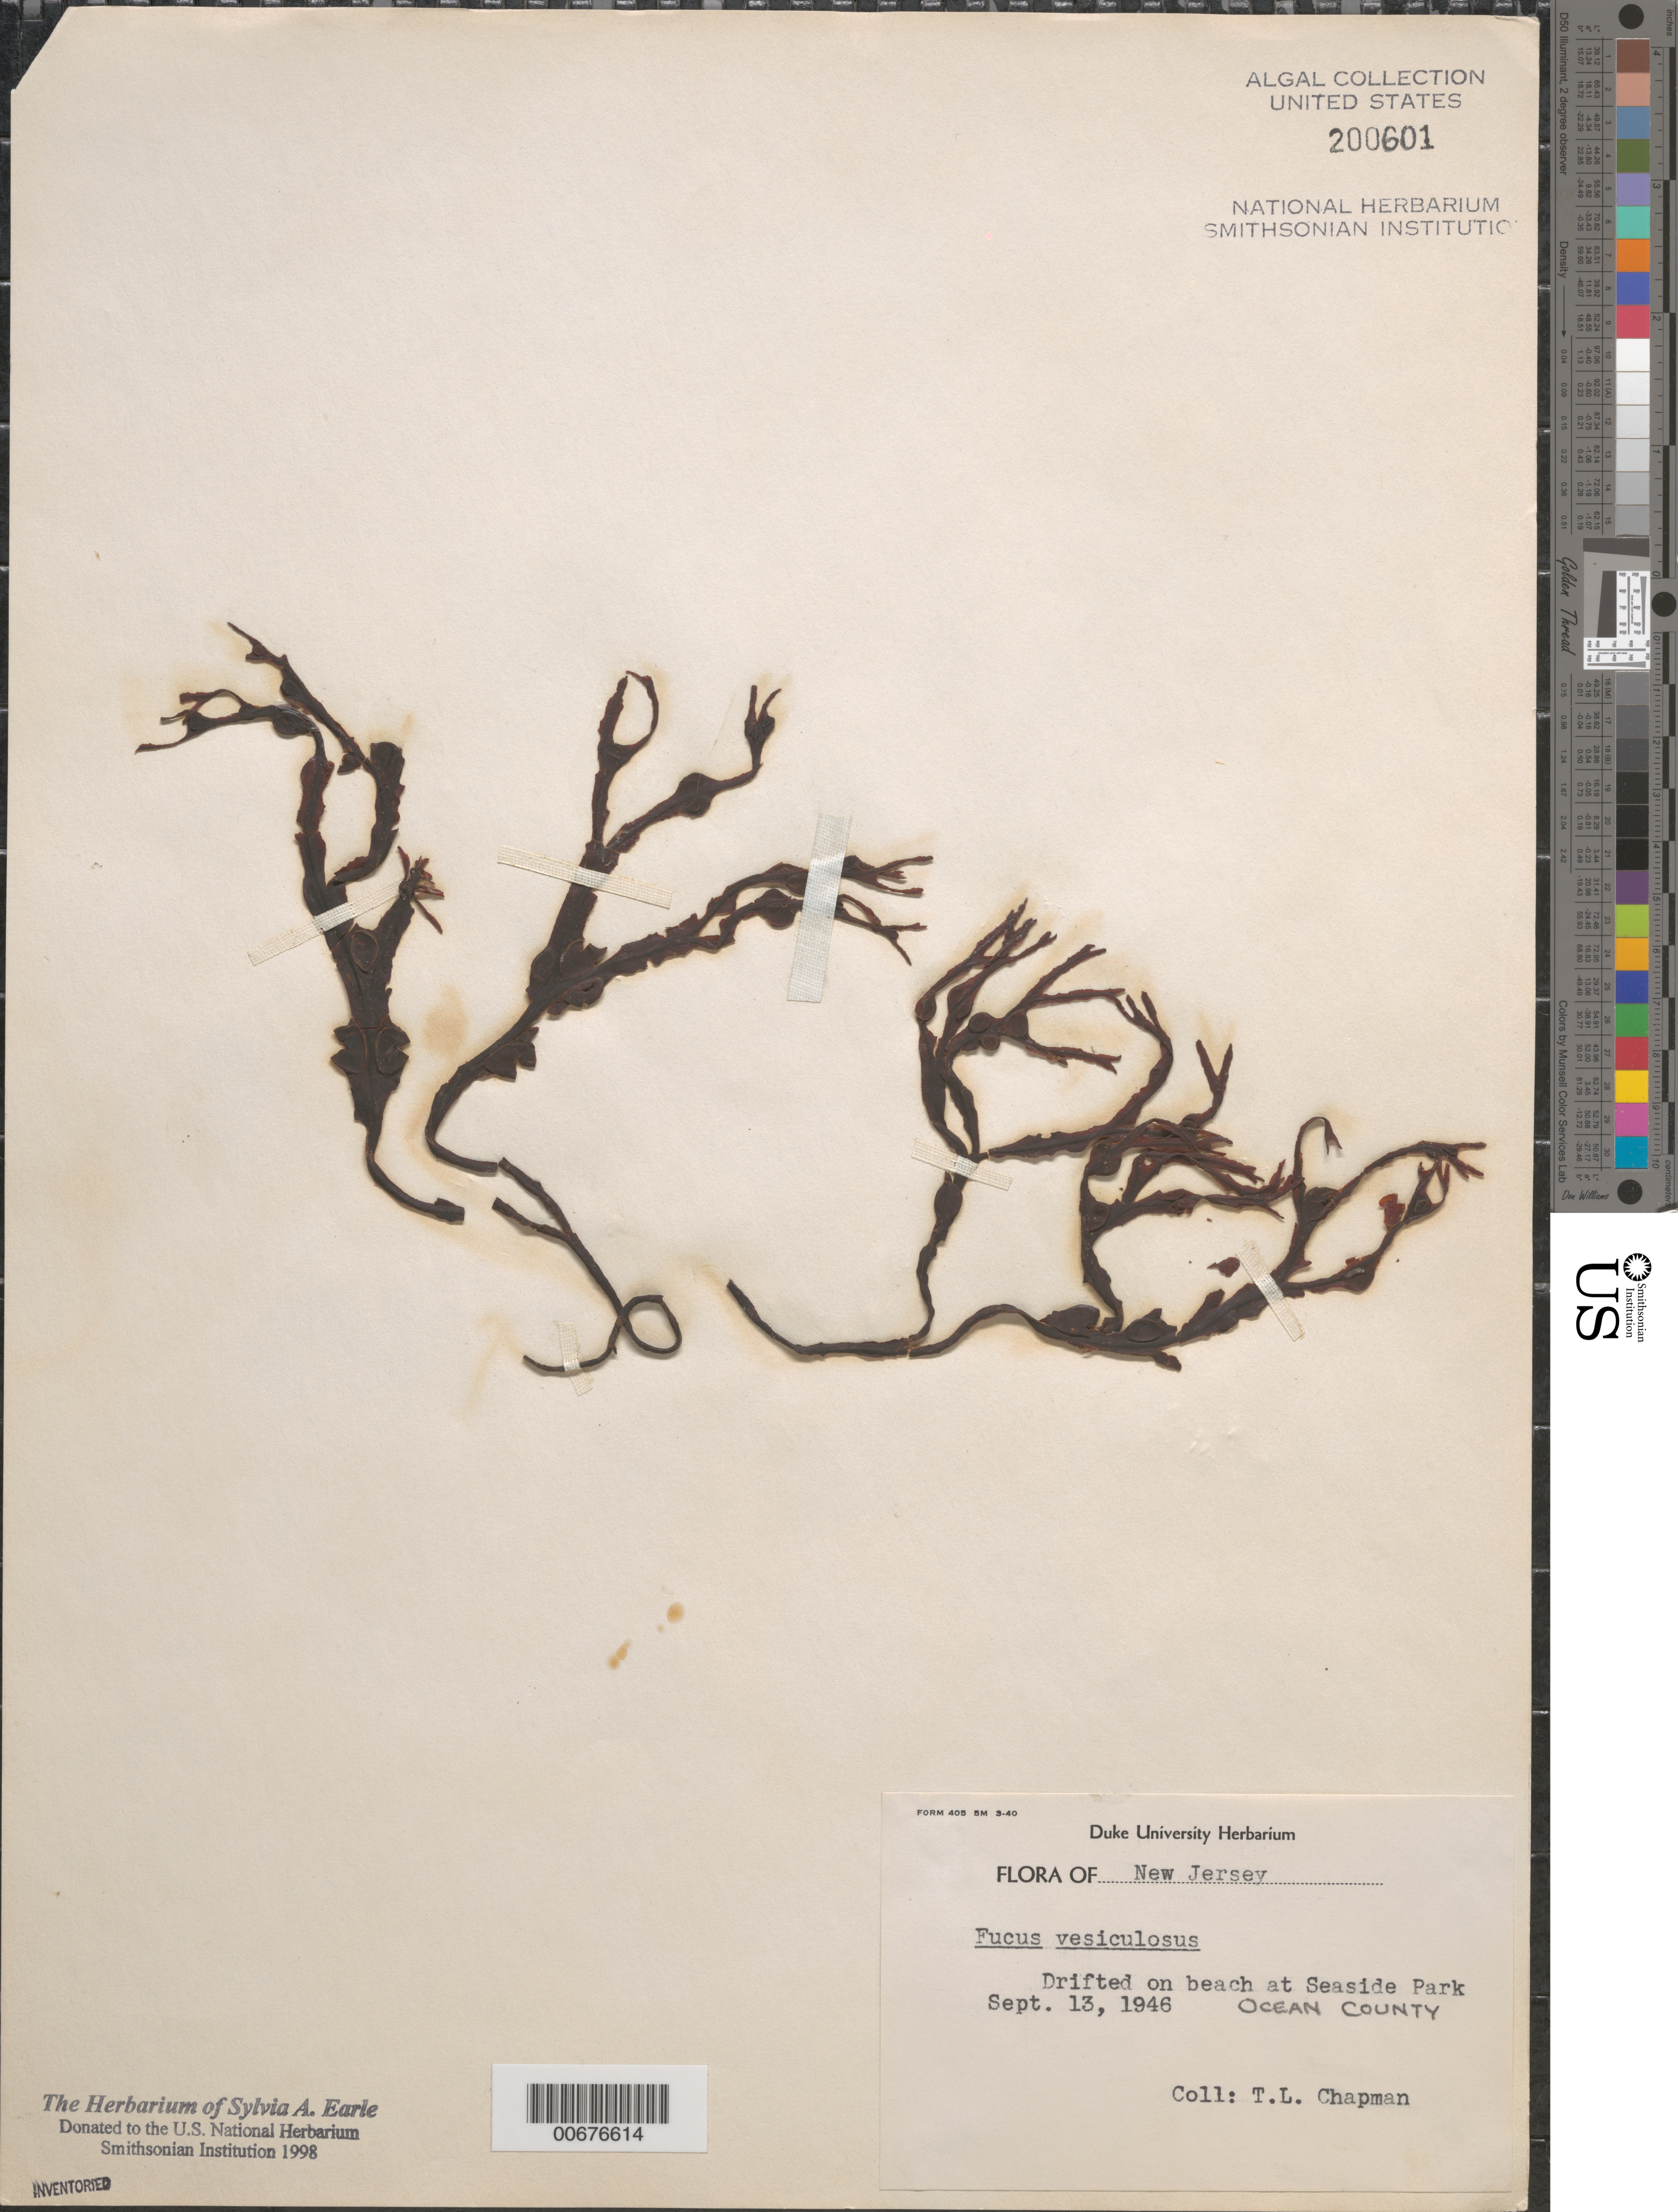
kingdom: Chromista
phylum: Ochrophyta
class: Phaeophyceae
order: Fucales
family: Fucaceae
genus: Fucus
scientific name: Fucus vesiculosus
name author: L.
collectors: T. L. Chapman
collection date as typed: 13 Sep 1946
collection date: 1946-09-13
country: United States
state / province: New Jersey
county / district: Ocean County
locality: Seaside Park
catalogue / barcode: US 200601